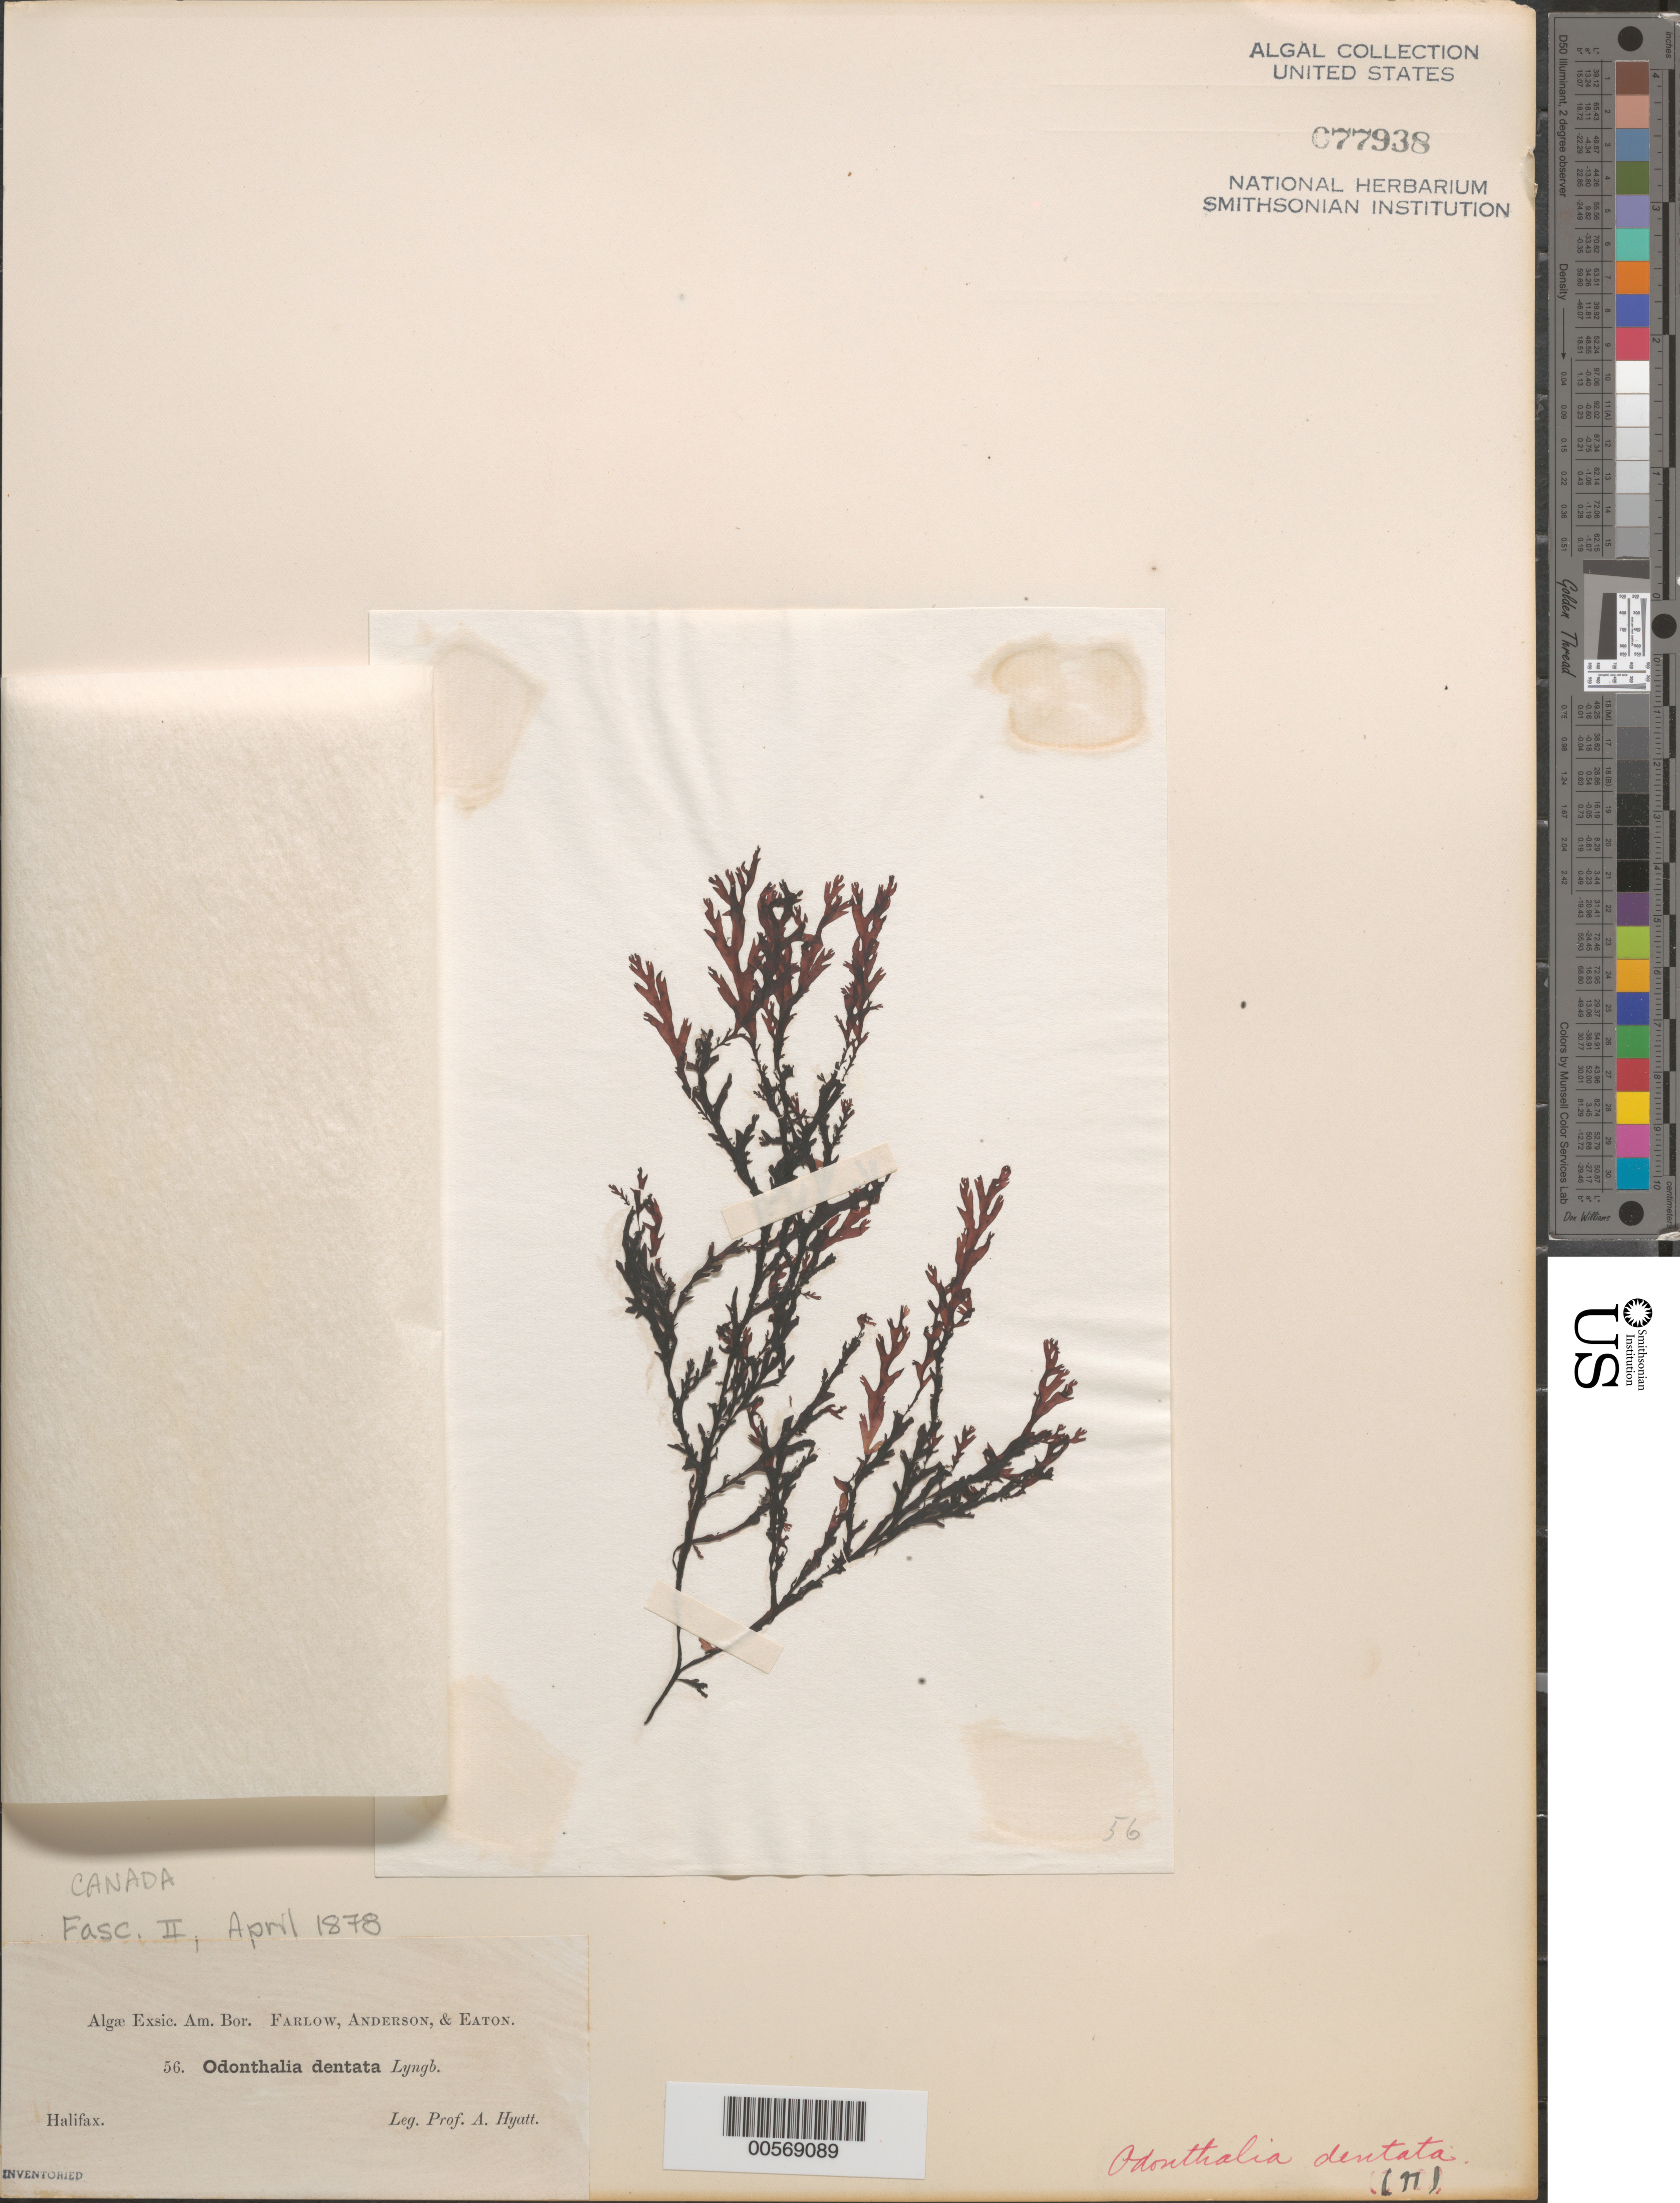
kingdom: Plantae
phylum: Rhodophyta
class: Florideophyceae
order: Ceramiales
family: Rhodomelaceae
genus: Odonthalia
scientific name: Odonthalia dentata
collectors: A. Hyatt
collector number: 56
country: Canada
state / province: Nova Scotia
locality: Halifax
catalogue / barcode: US 77938